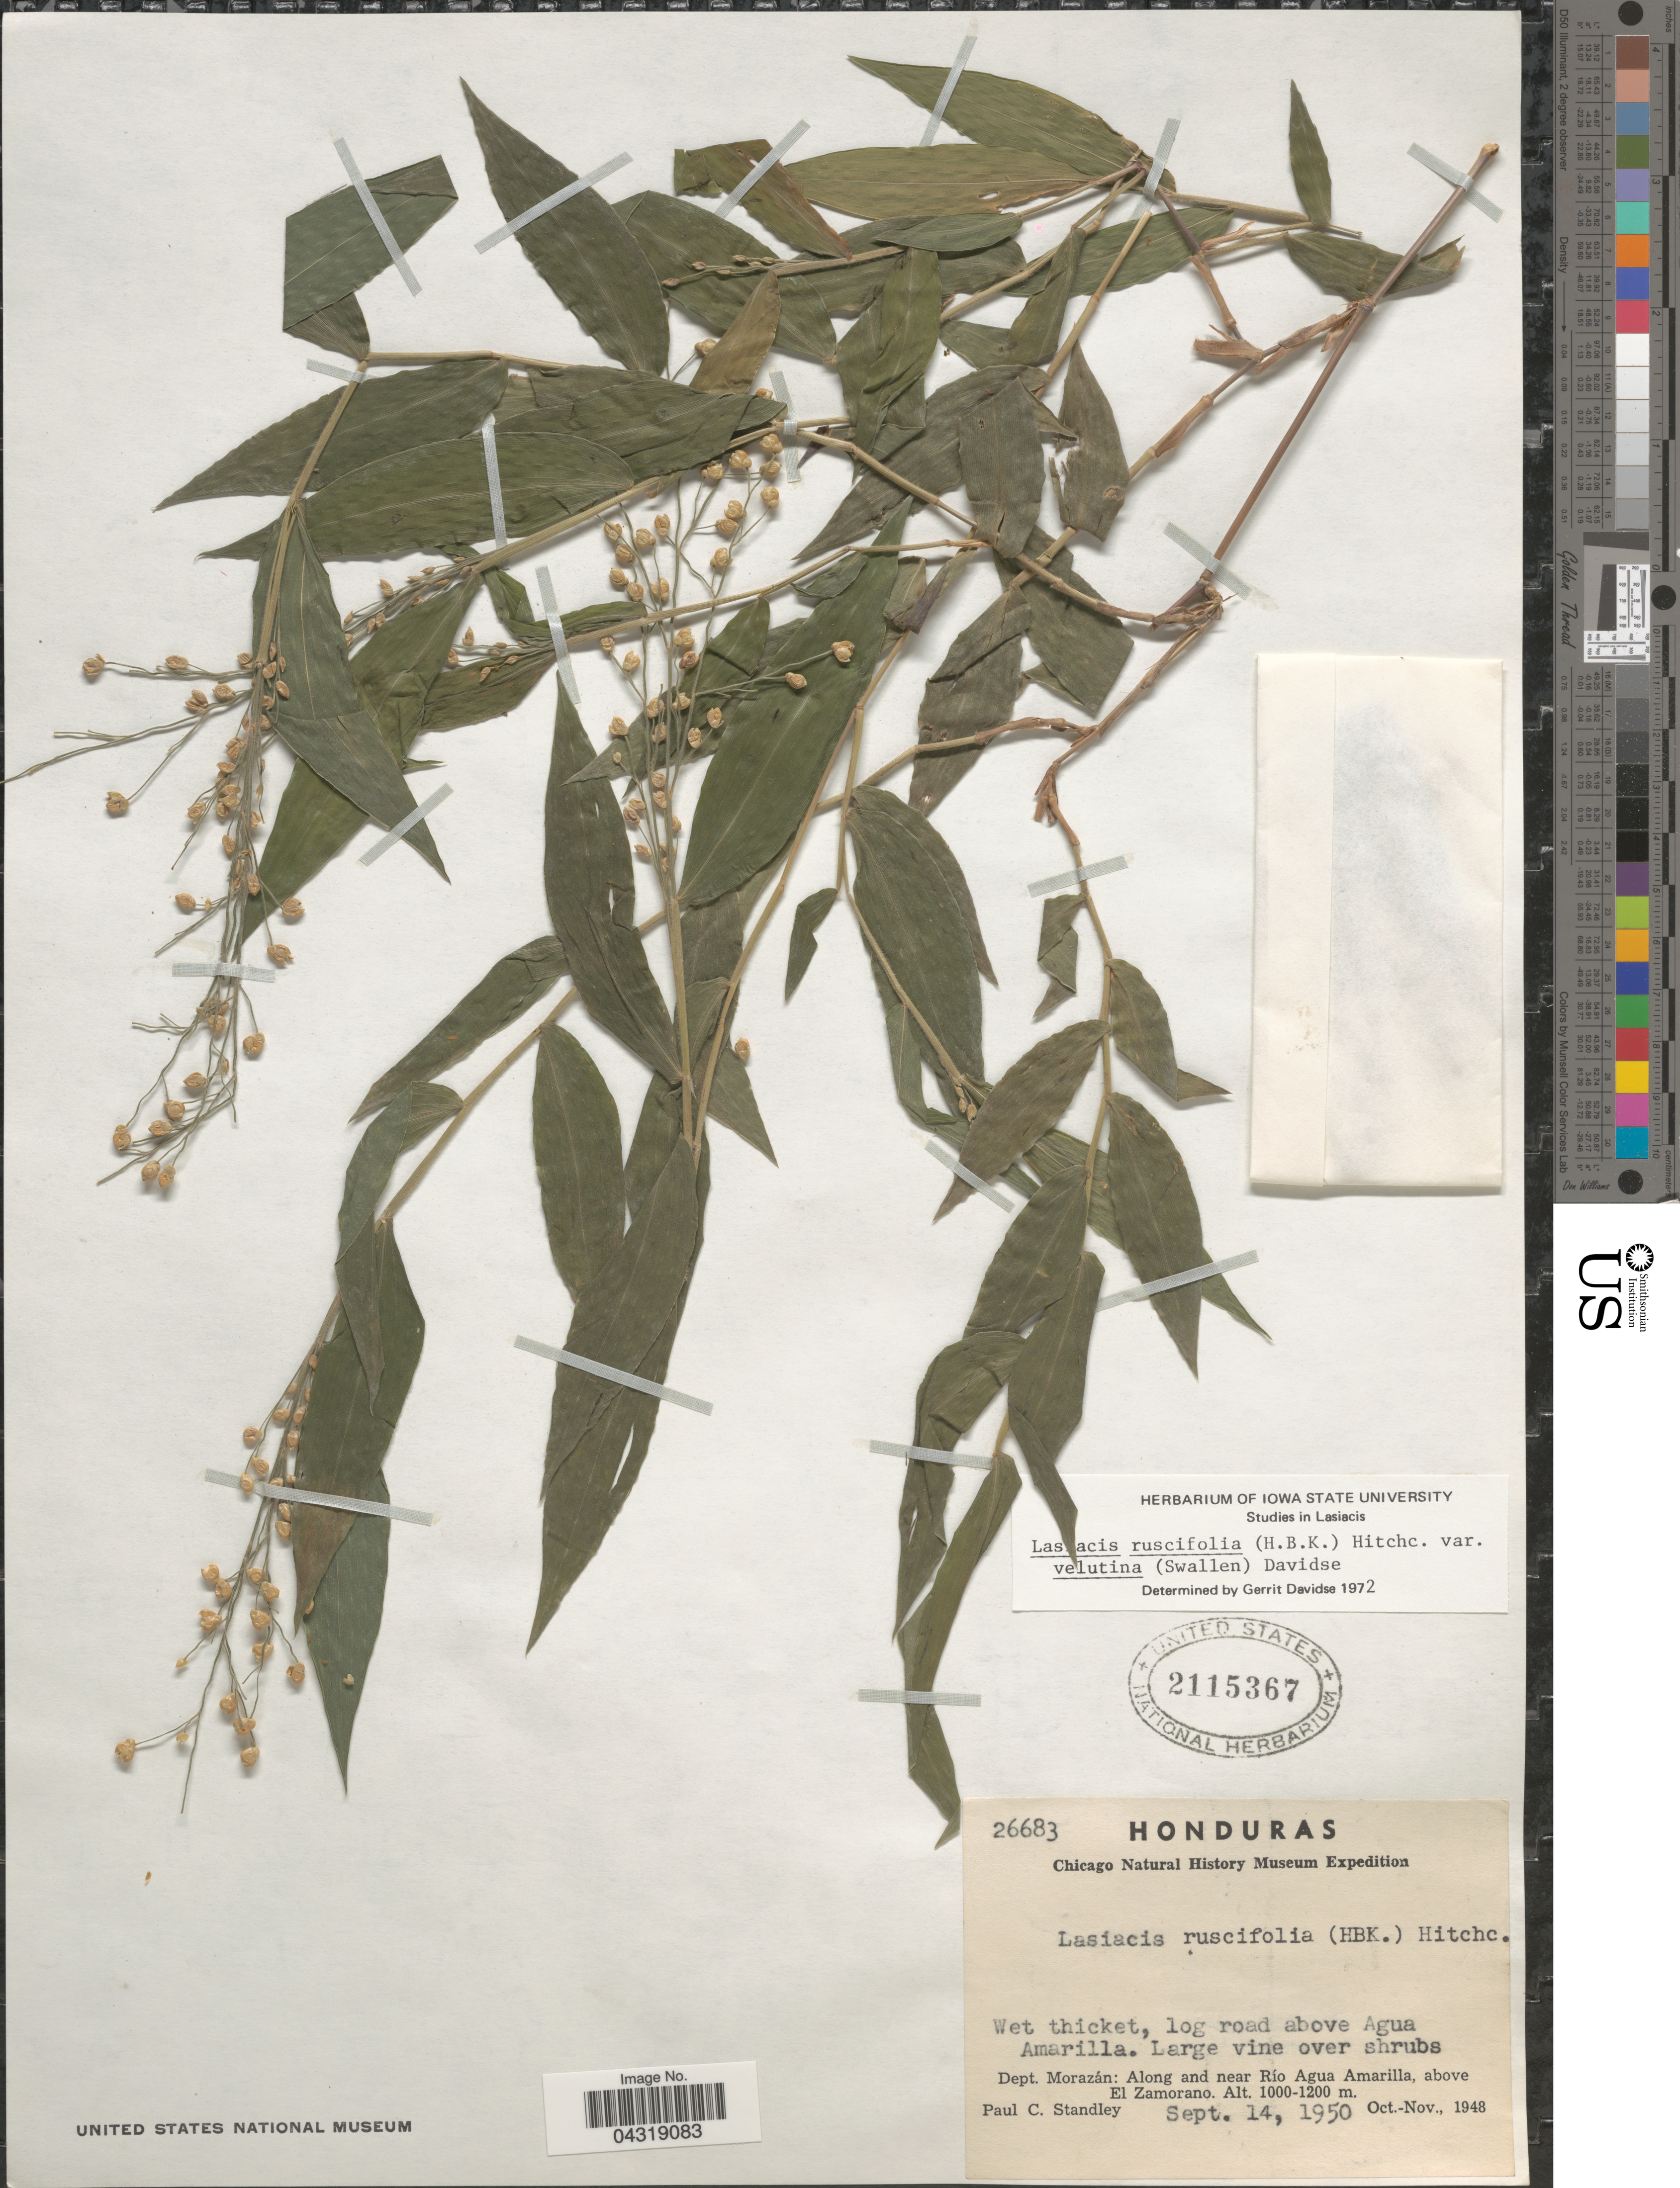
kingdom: Plantae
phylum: Tracheophyta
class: Liliopsida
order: Poales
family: Poaceae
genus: Lasiacis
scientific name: Lasiacis ruscifolia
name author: (Kunth) Hitchc.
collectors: P. C. Standley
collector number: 26683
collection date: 1950-09-14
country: Honduras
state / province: Fco. Morazán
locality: Chicago Natural History Museum Expedition. Log road above Agua Amarilla. Dept. Morazán: Along and near Río Agua Amarilla, above El Zamorano.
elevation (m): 1000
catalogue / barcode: US 2115367